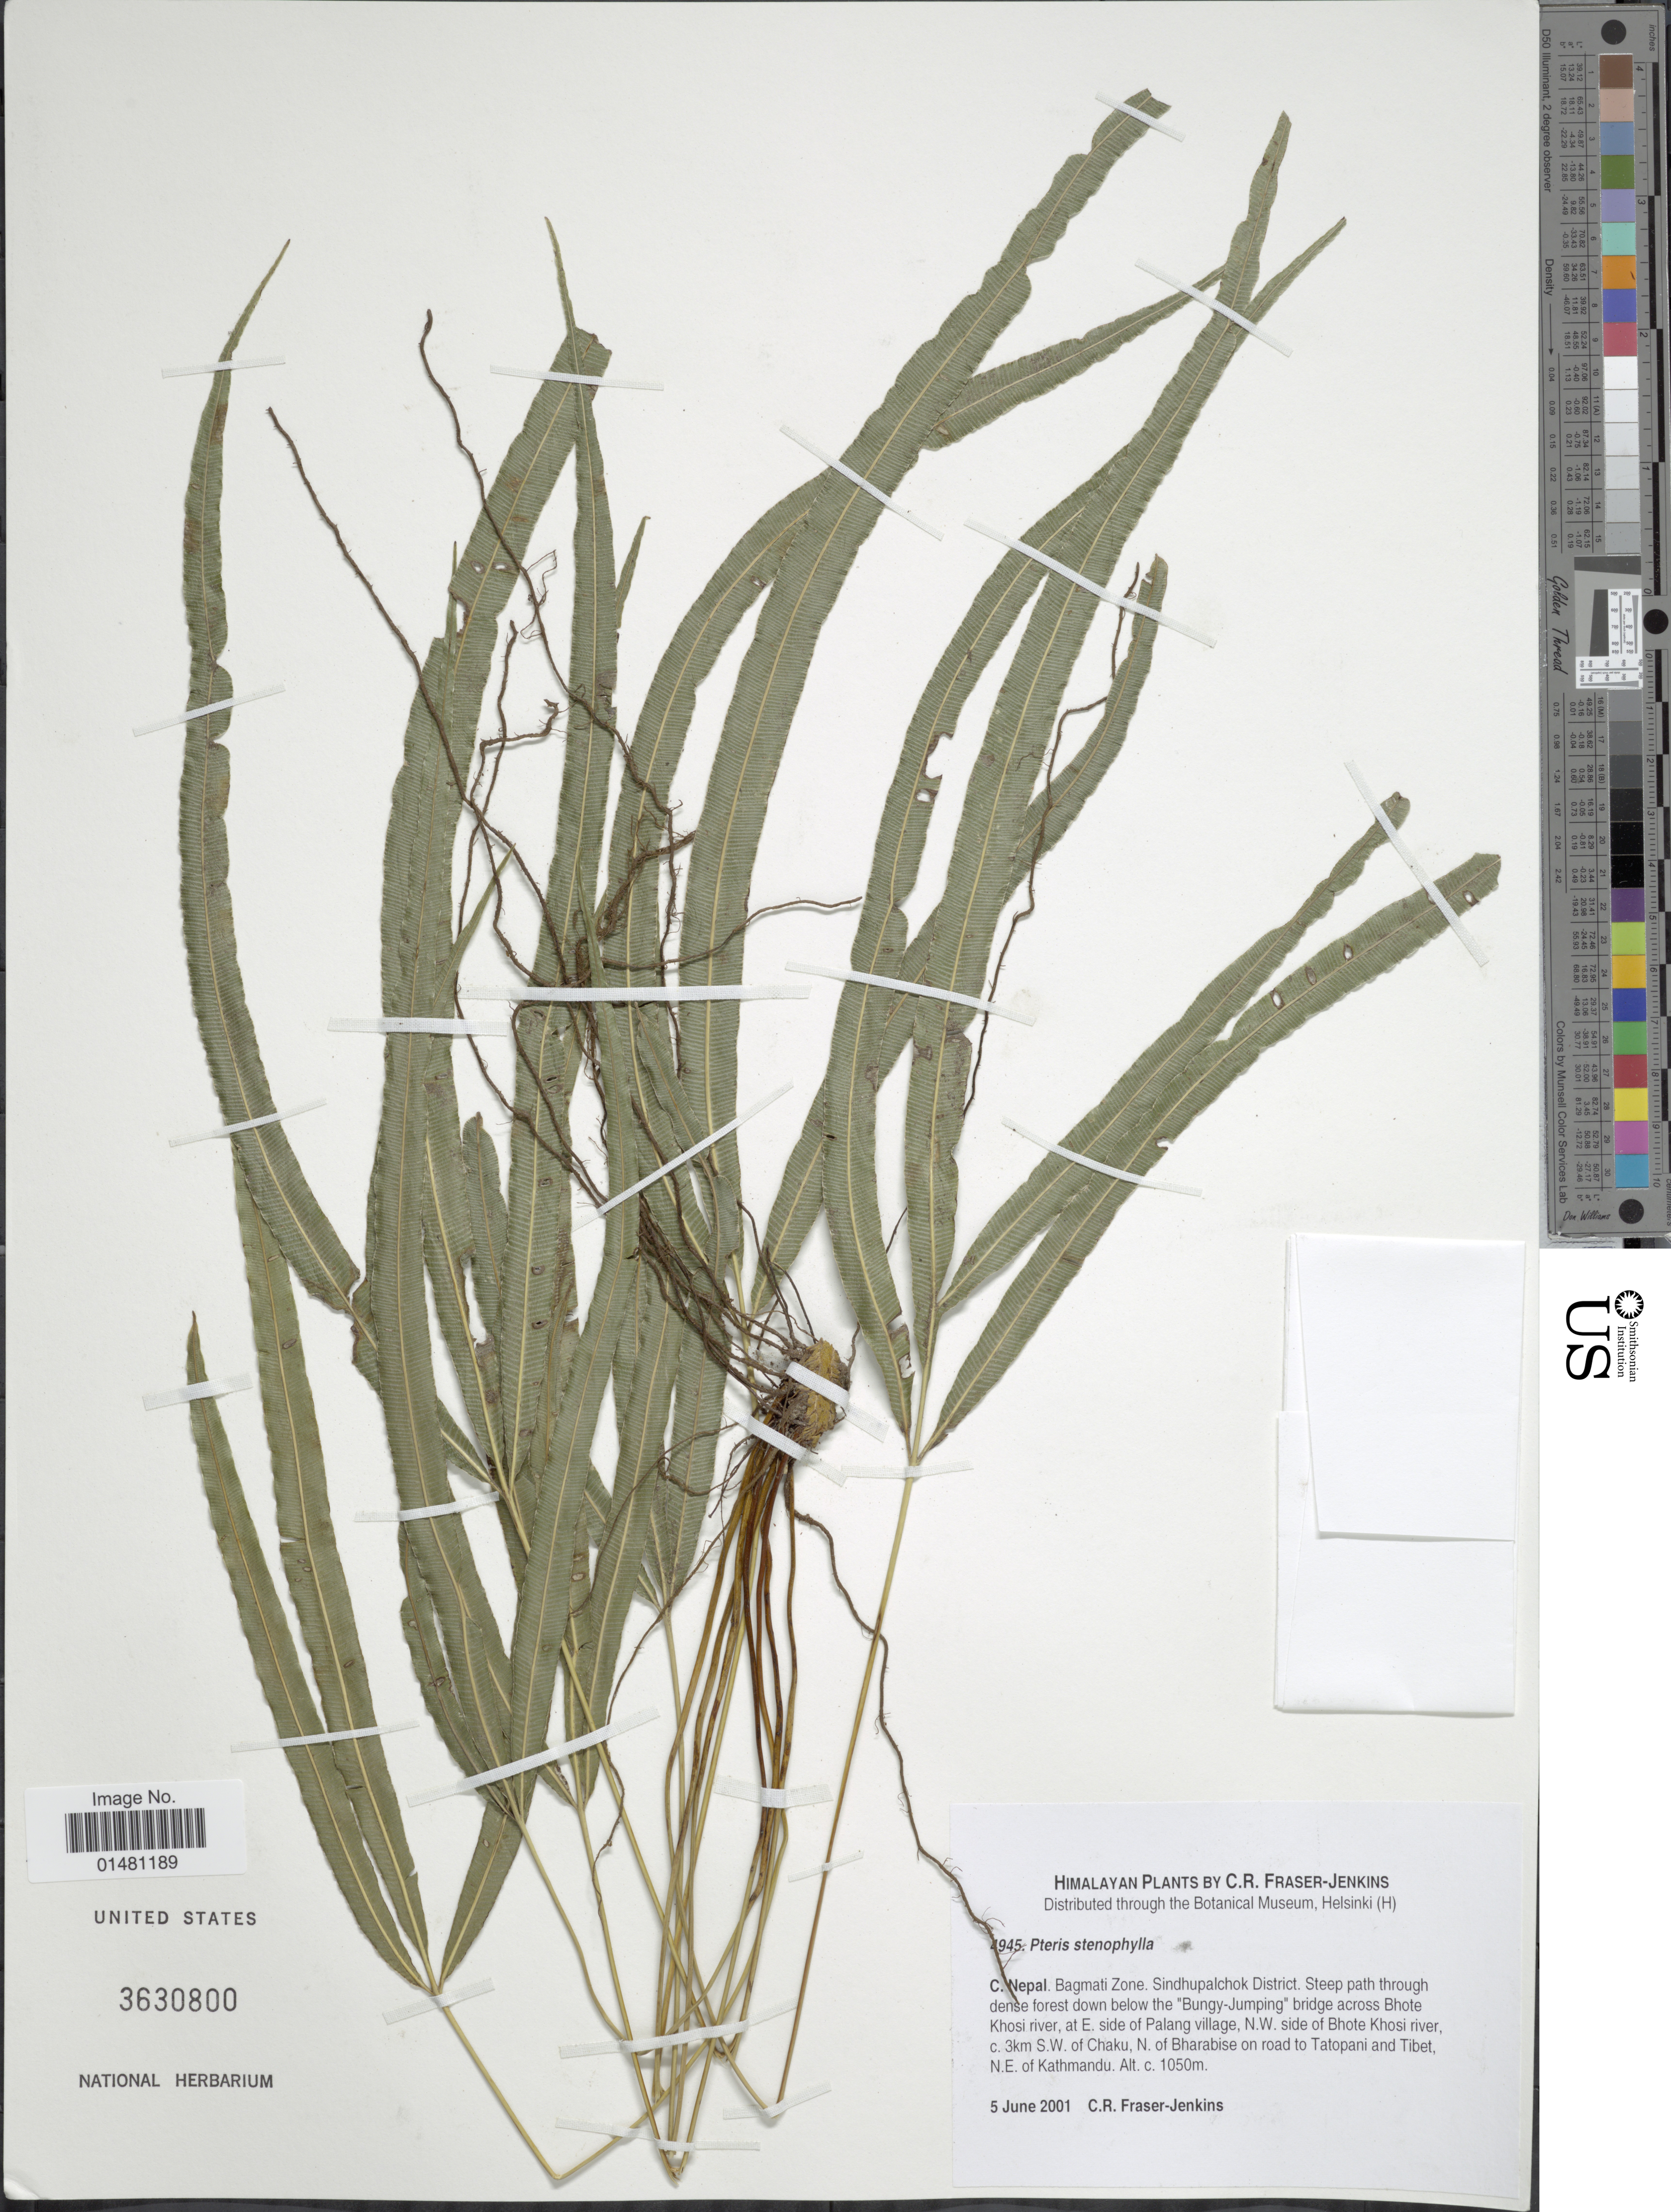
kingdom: Plantae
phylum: Tracheophyta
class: Polypodiopsida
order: Polypodiales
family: Pteridaceae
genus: Pteris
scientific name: Pteris stenophylla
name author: Wall. ex Hook. & Grev.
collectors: C. R. Fraser-Jenkins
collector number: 4945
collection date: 2001-06-05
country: Nepal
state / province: Bagmati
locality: Himalayan, C. Nepal. Bagmati Zone. Sindhupalchok District. Steep path through dense forest down below the 'Bungy-Jumping' bridge across Bhote Khosi river at E. side of Palang village, N.W. side of Bhote Khosi river, c. 3km S.W. of Chaku, N of Bharabise on road to Tatopani and Tibet, N.E. of Kathmandu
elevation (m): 1050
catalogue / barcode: US 3630800